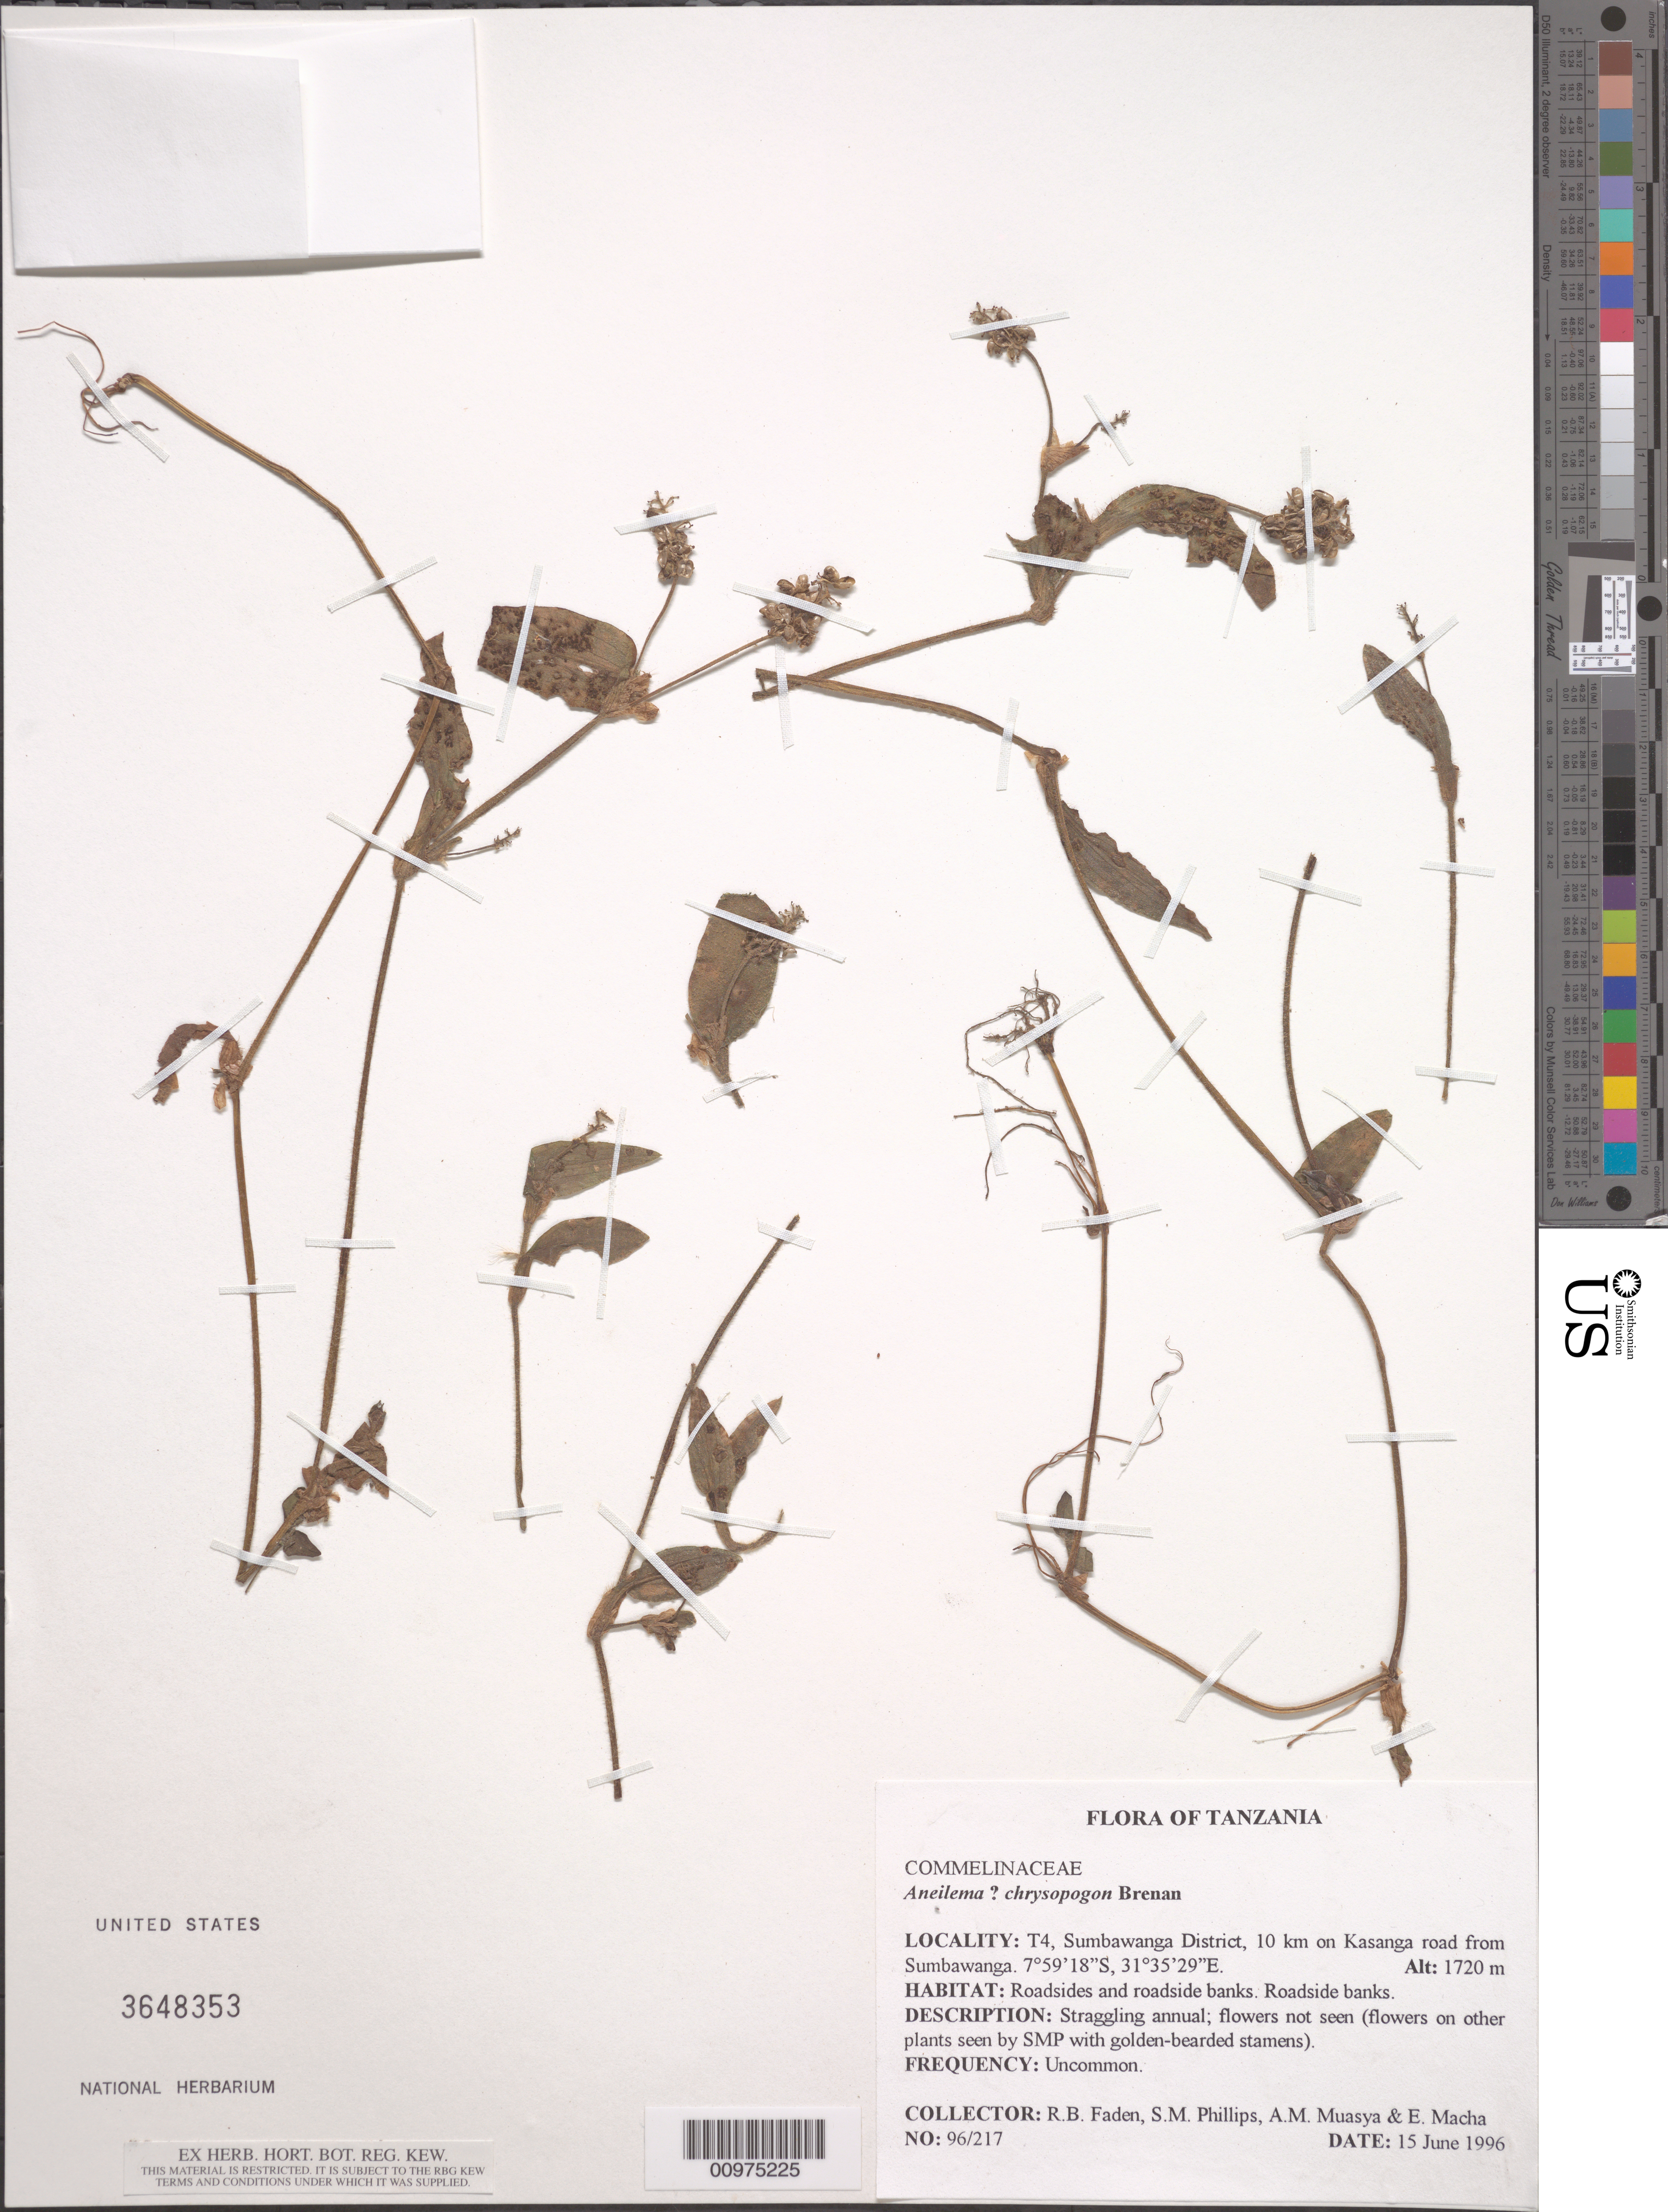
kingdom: Plantae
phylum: Tracheophyta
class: Liliopsida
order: Commelinales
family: Commelinaceae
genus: Aneilema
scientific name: Aneilema chrysopogon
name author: Brenan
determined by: Faden, Robert B., (US), Smithsonian Institution - National Museum of Natural History (UNITED STATES)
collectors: R. B. Faden et al.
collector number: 96/217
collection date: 1996-06-15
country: Tanzania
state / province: Rukwa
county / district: Sumbawanga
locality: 10 km on Kasanga road from Sumbawanga.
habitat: Roadsides and roadside banks. Roadside banks.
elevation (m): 1720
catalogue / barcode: US 3648353